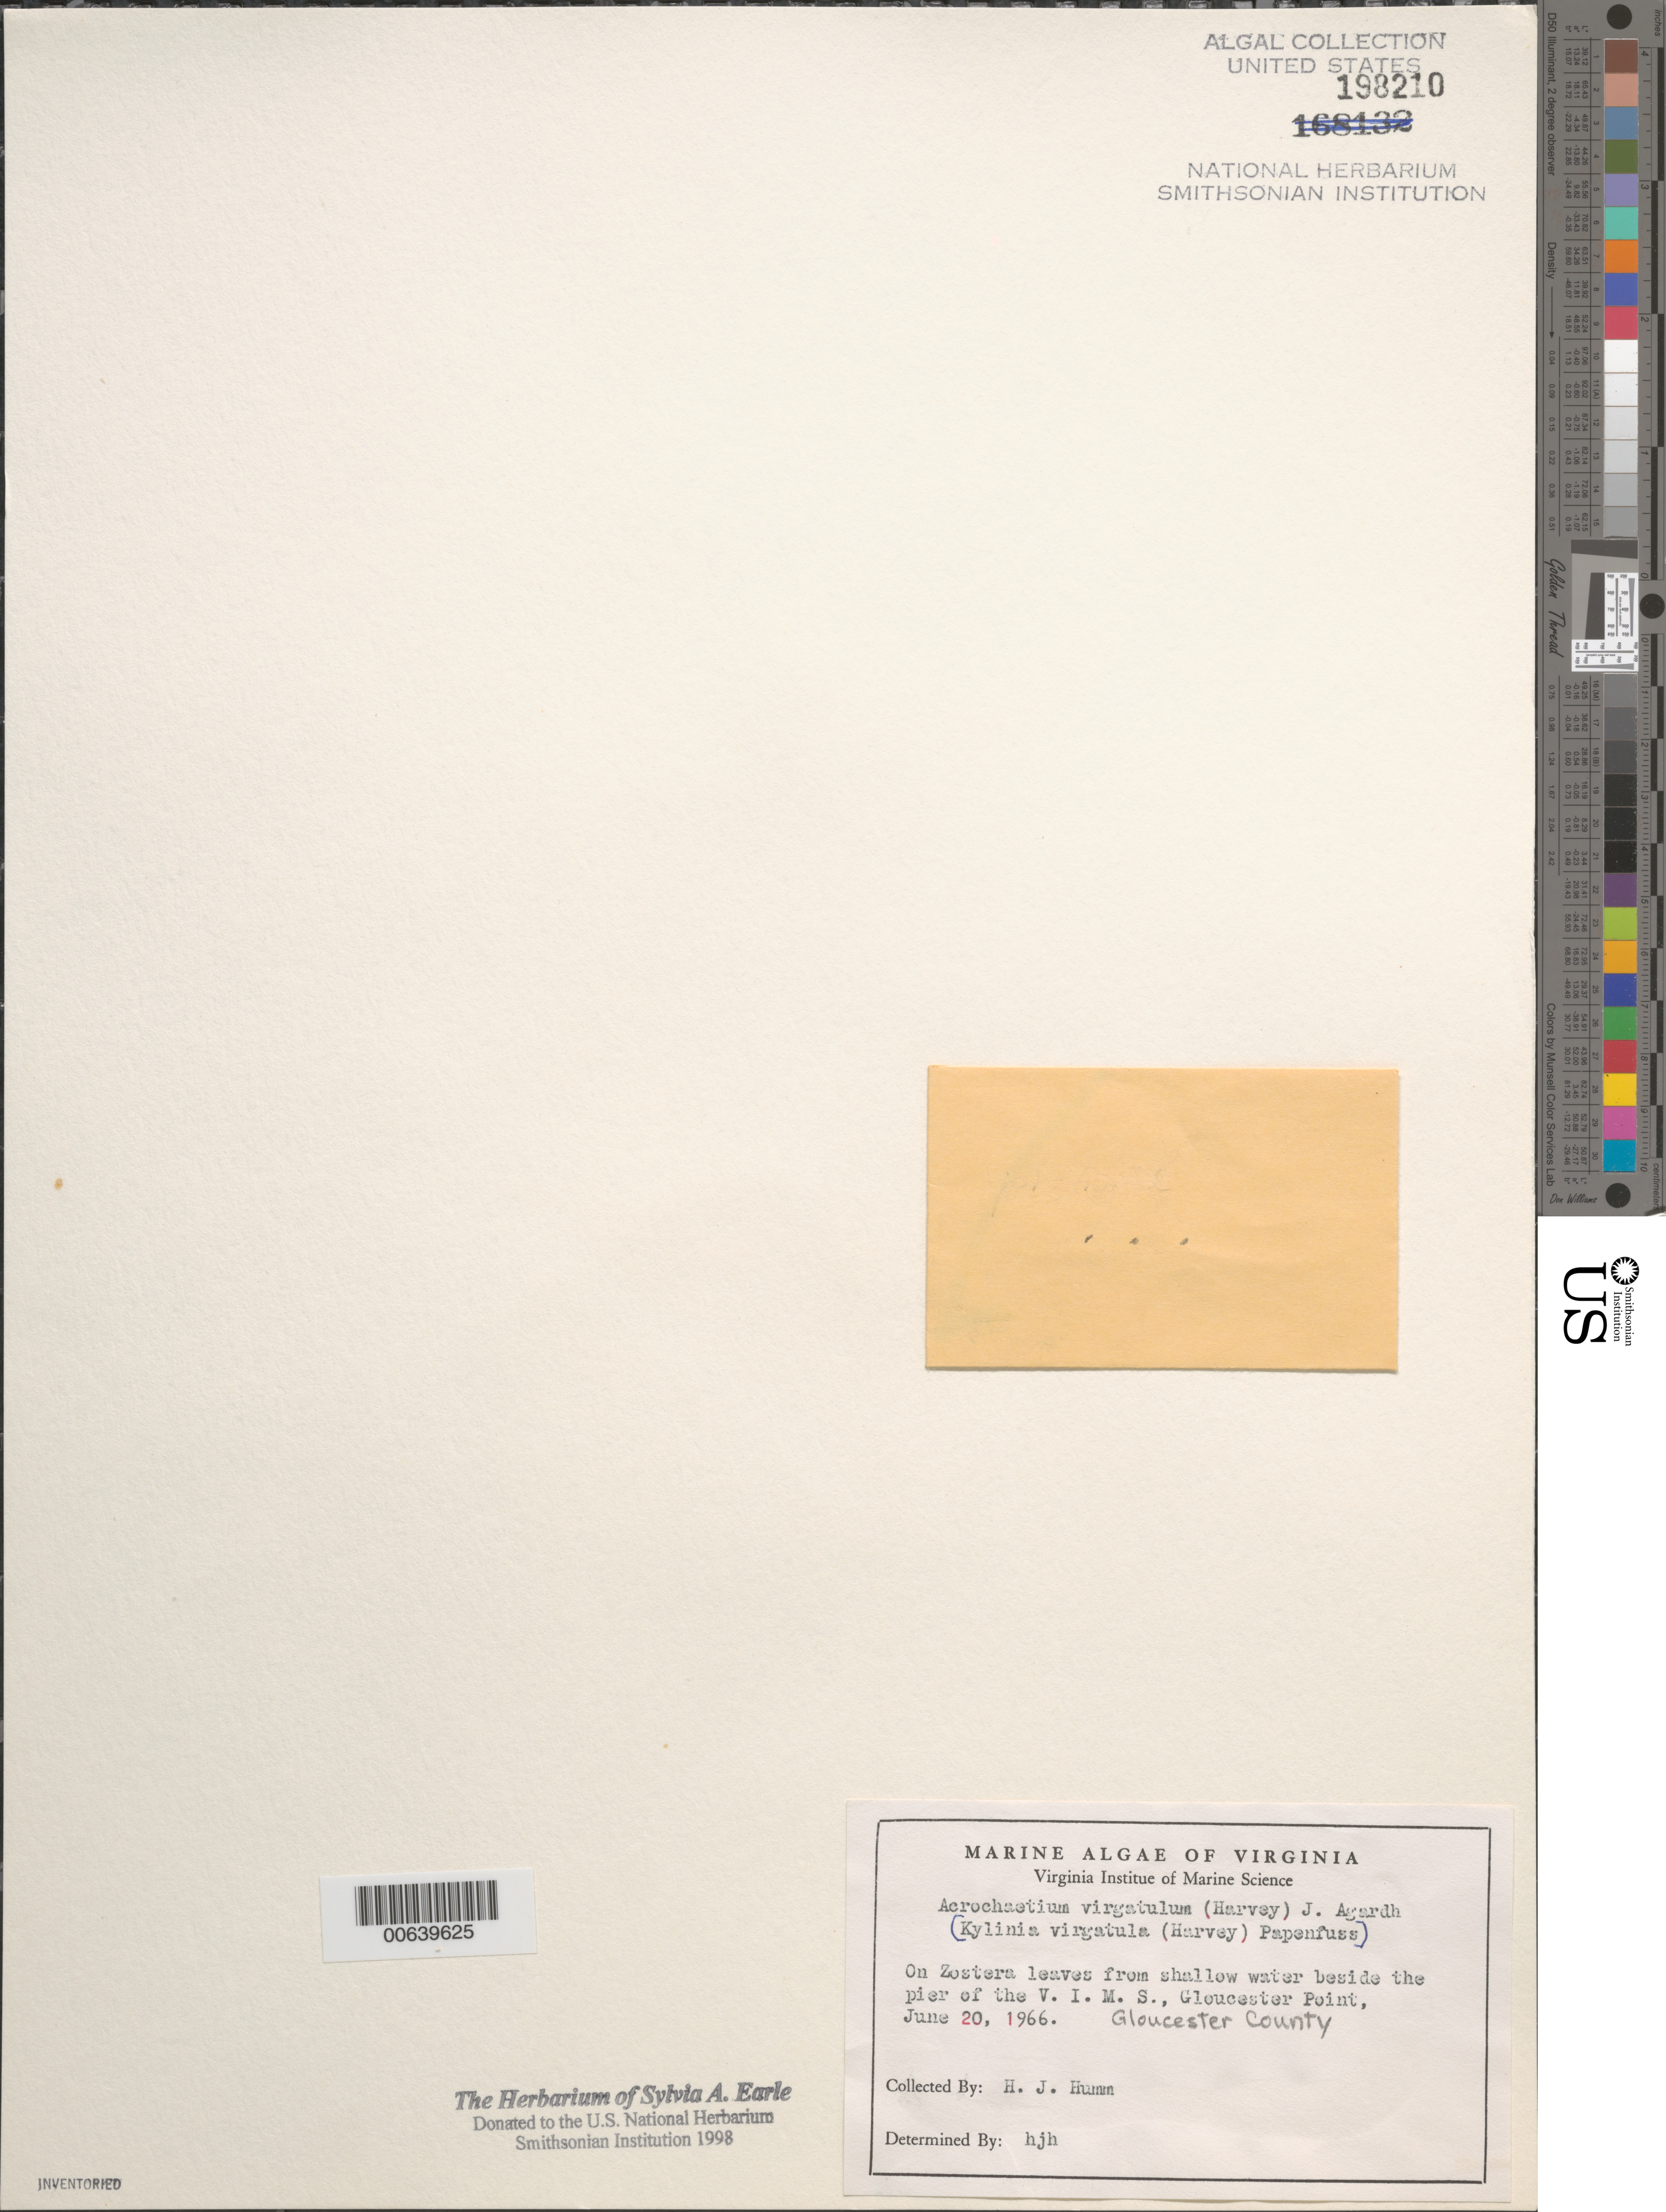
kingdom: Plantae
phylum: Rhodophyta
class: Florideophyceae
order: Acrochaetiales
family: Acrochaetiaceae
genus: Acrochaetium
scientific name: Acrochaetium secundatum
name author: (Lyngb.) Näg. in Näg. & C. Cramer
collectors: H. J. Humm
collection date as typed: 20 Jun 1966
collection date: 1966-06-20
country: United States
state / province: Virginia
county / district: Gloucester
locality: Gloucester Point, by Virginia Institute of Marine Science pier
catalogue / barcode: US 198210